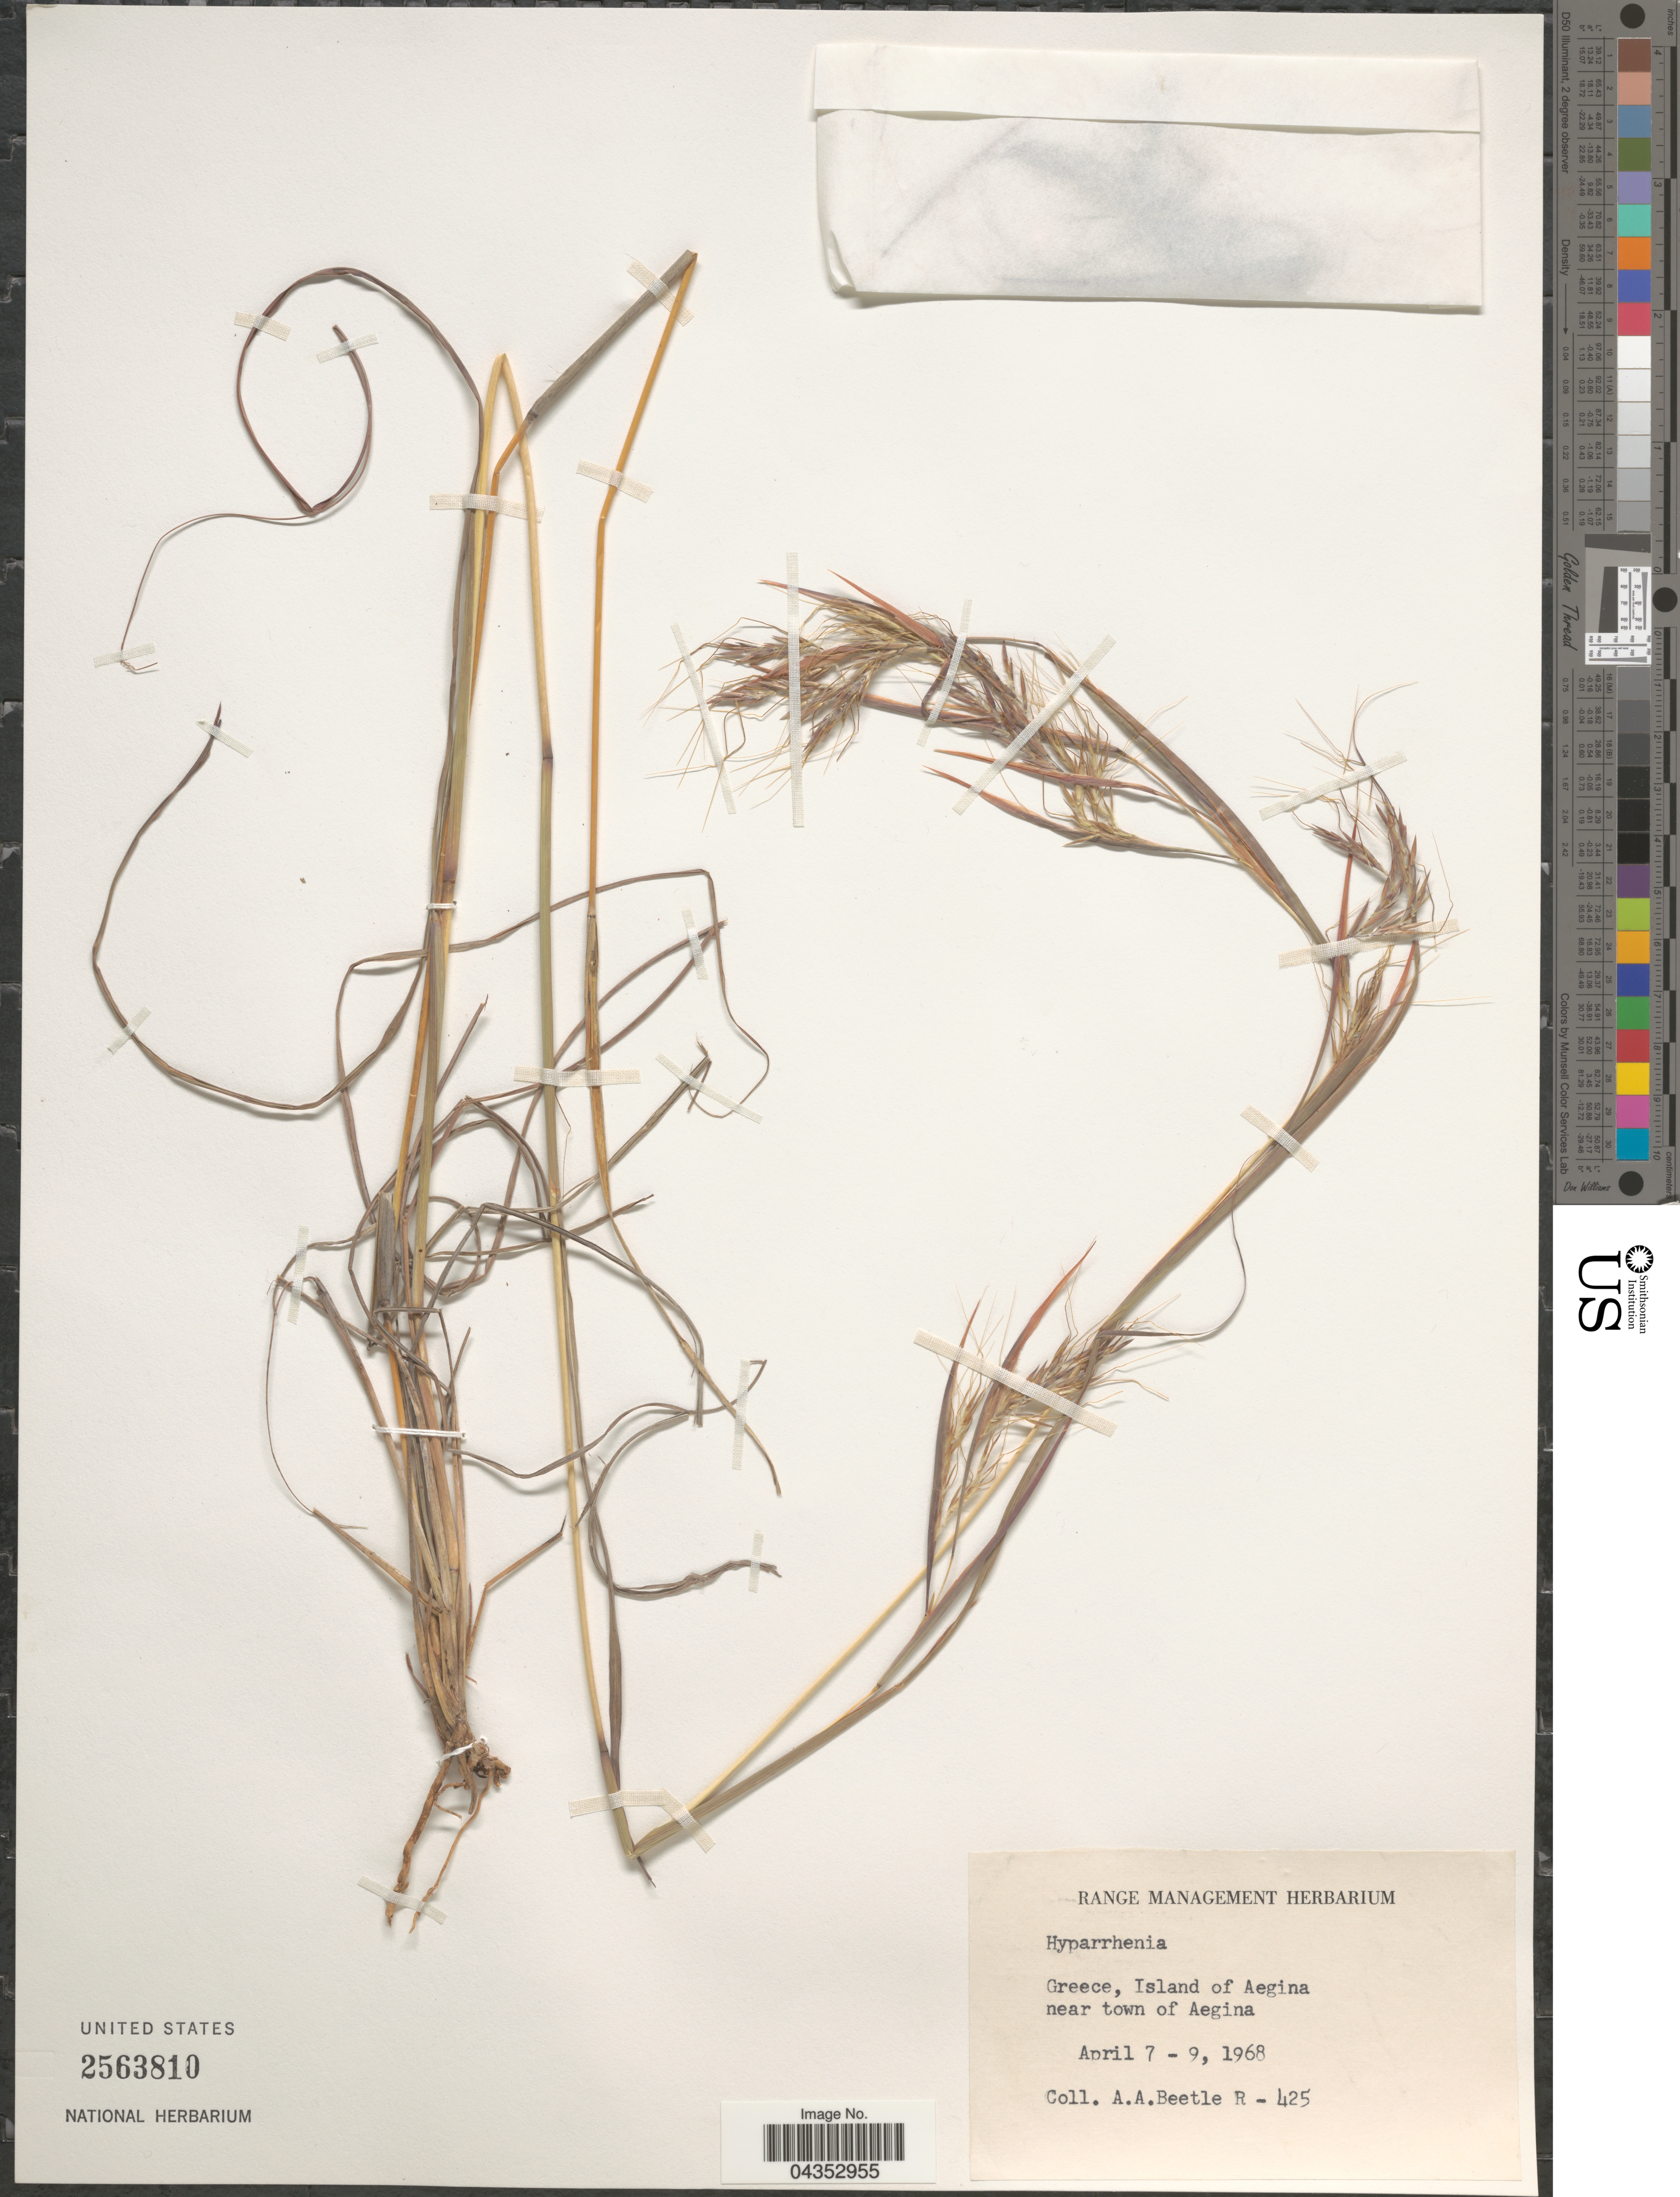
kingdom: Plantae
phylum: Tracheophyta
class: Liliopsida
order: Poales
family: Poaceae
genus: Hyparrhenia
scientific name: Hyparrhenia sp.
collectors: A. A. Beetle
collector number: R - 425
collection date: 1968-04-07/1968-04-09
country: Greece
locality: Island of Aegina near town of Aegina.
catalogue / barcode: US 2563810